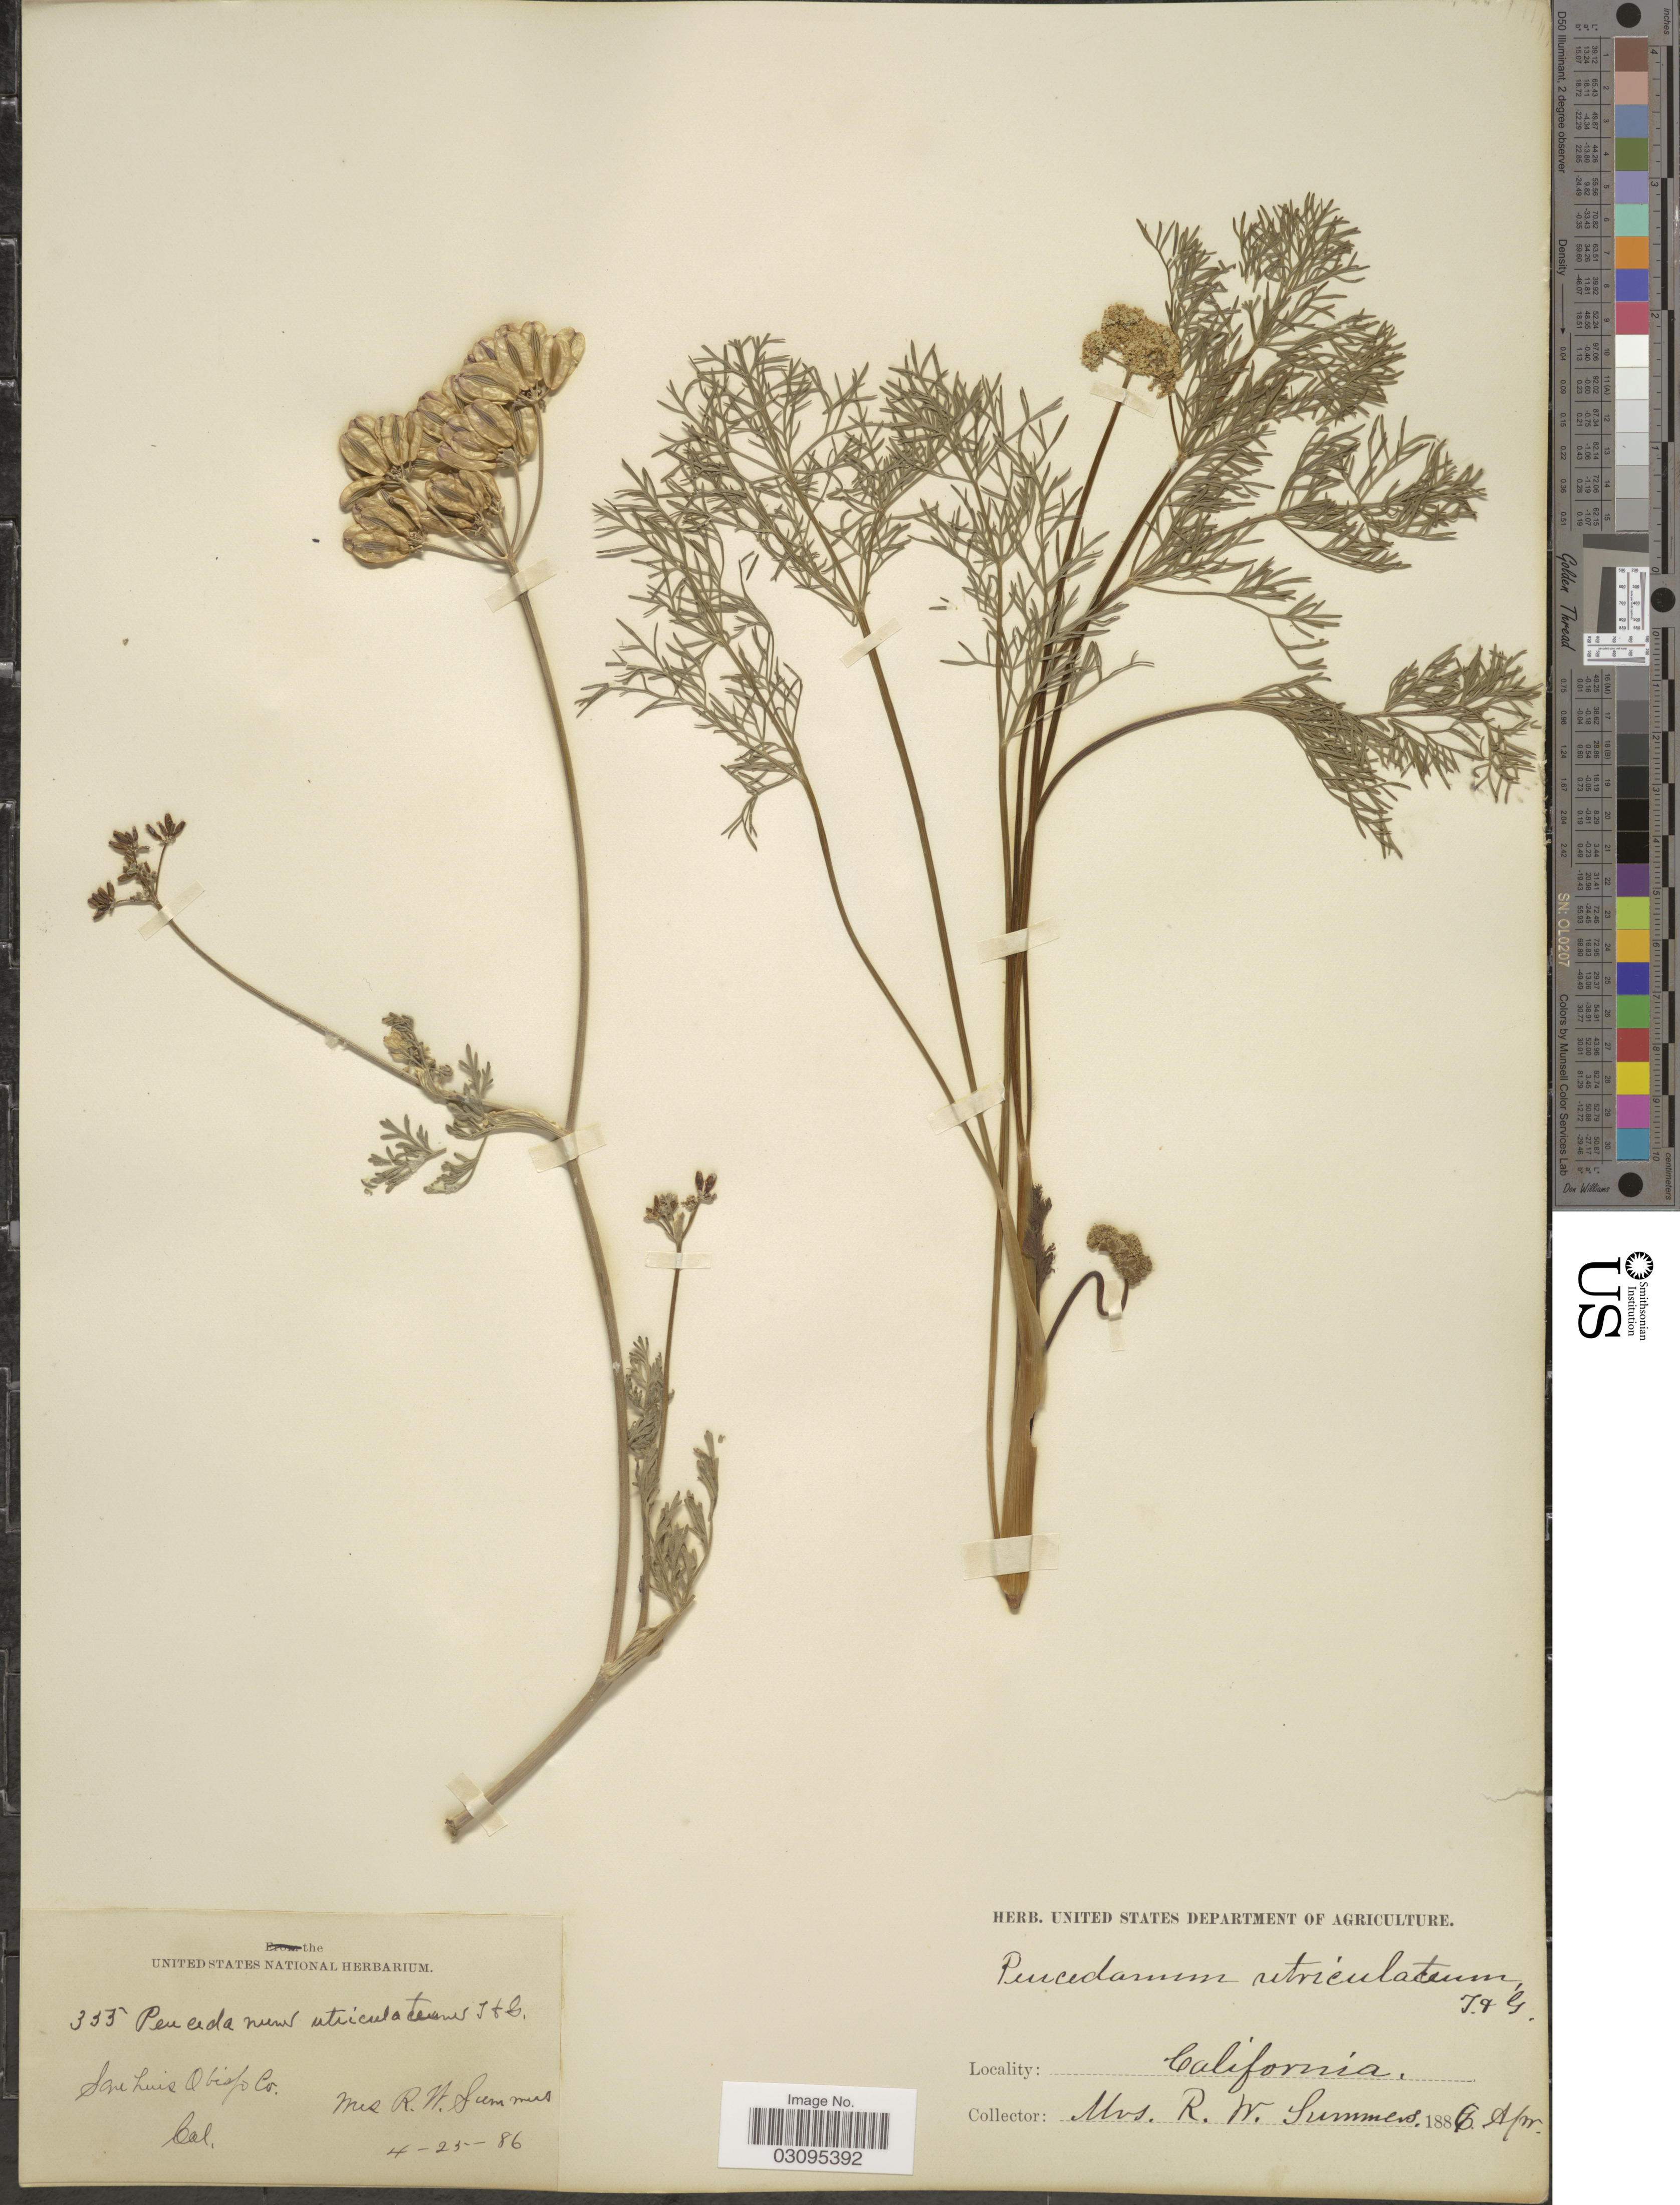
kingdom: Plantae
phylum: Tracheophyta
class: Magnoliopsida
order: Apiales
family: Apiaceae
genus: Lomatium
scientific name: Lomatium utriculatum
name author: (Nutt. ex Torr. & A. Gray) J.M. Coult. & Rose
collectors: R. Summers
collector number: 355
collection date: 1886-04-25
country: United States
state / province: California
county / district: San Luis Obispo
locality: San Luis Obispo Co.